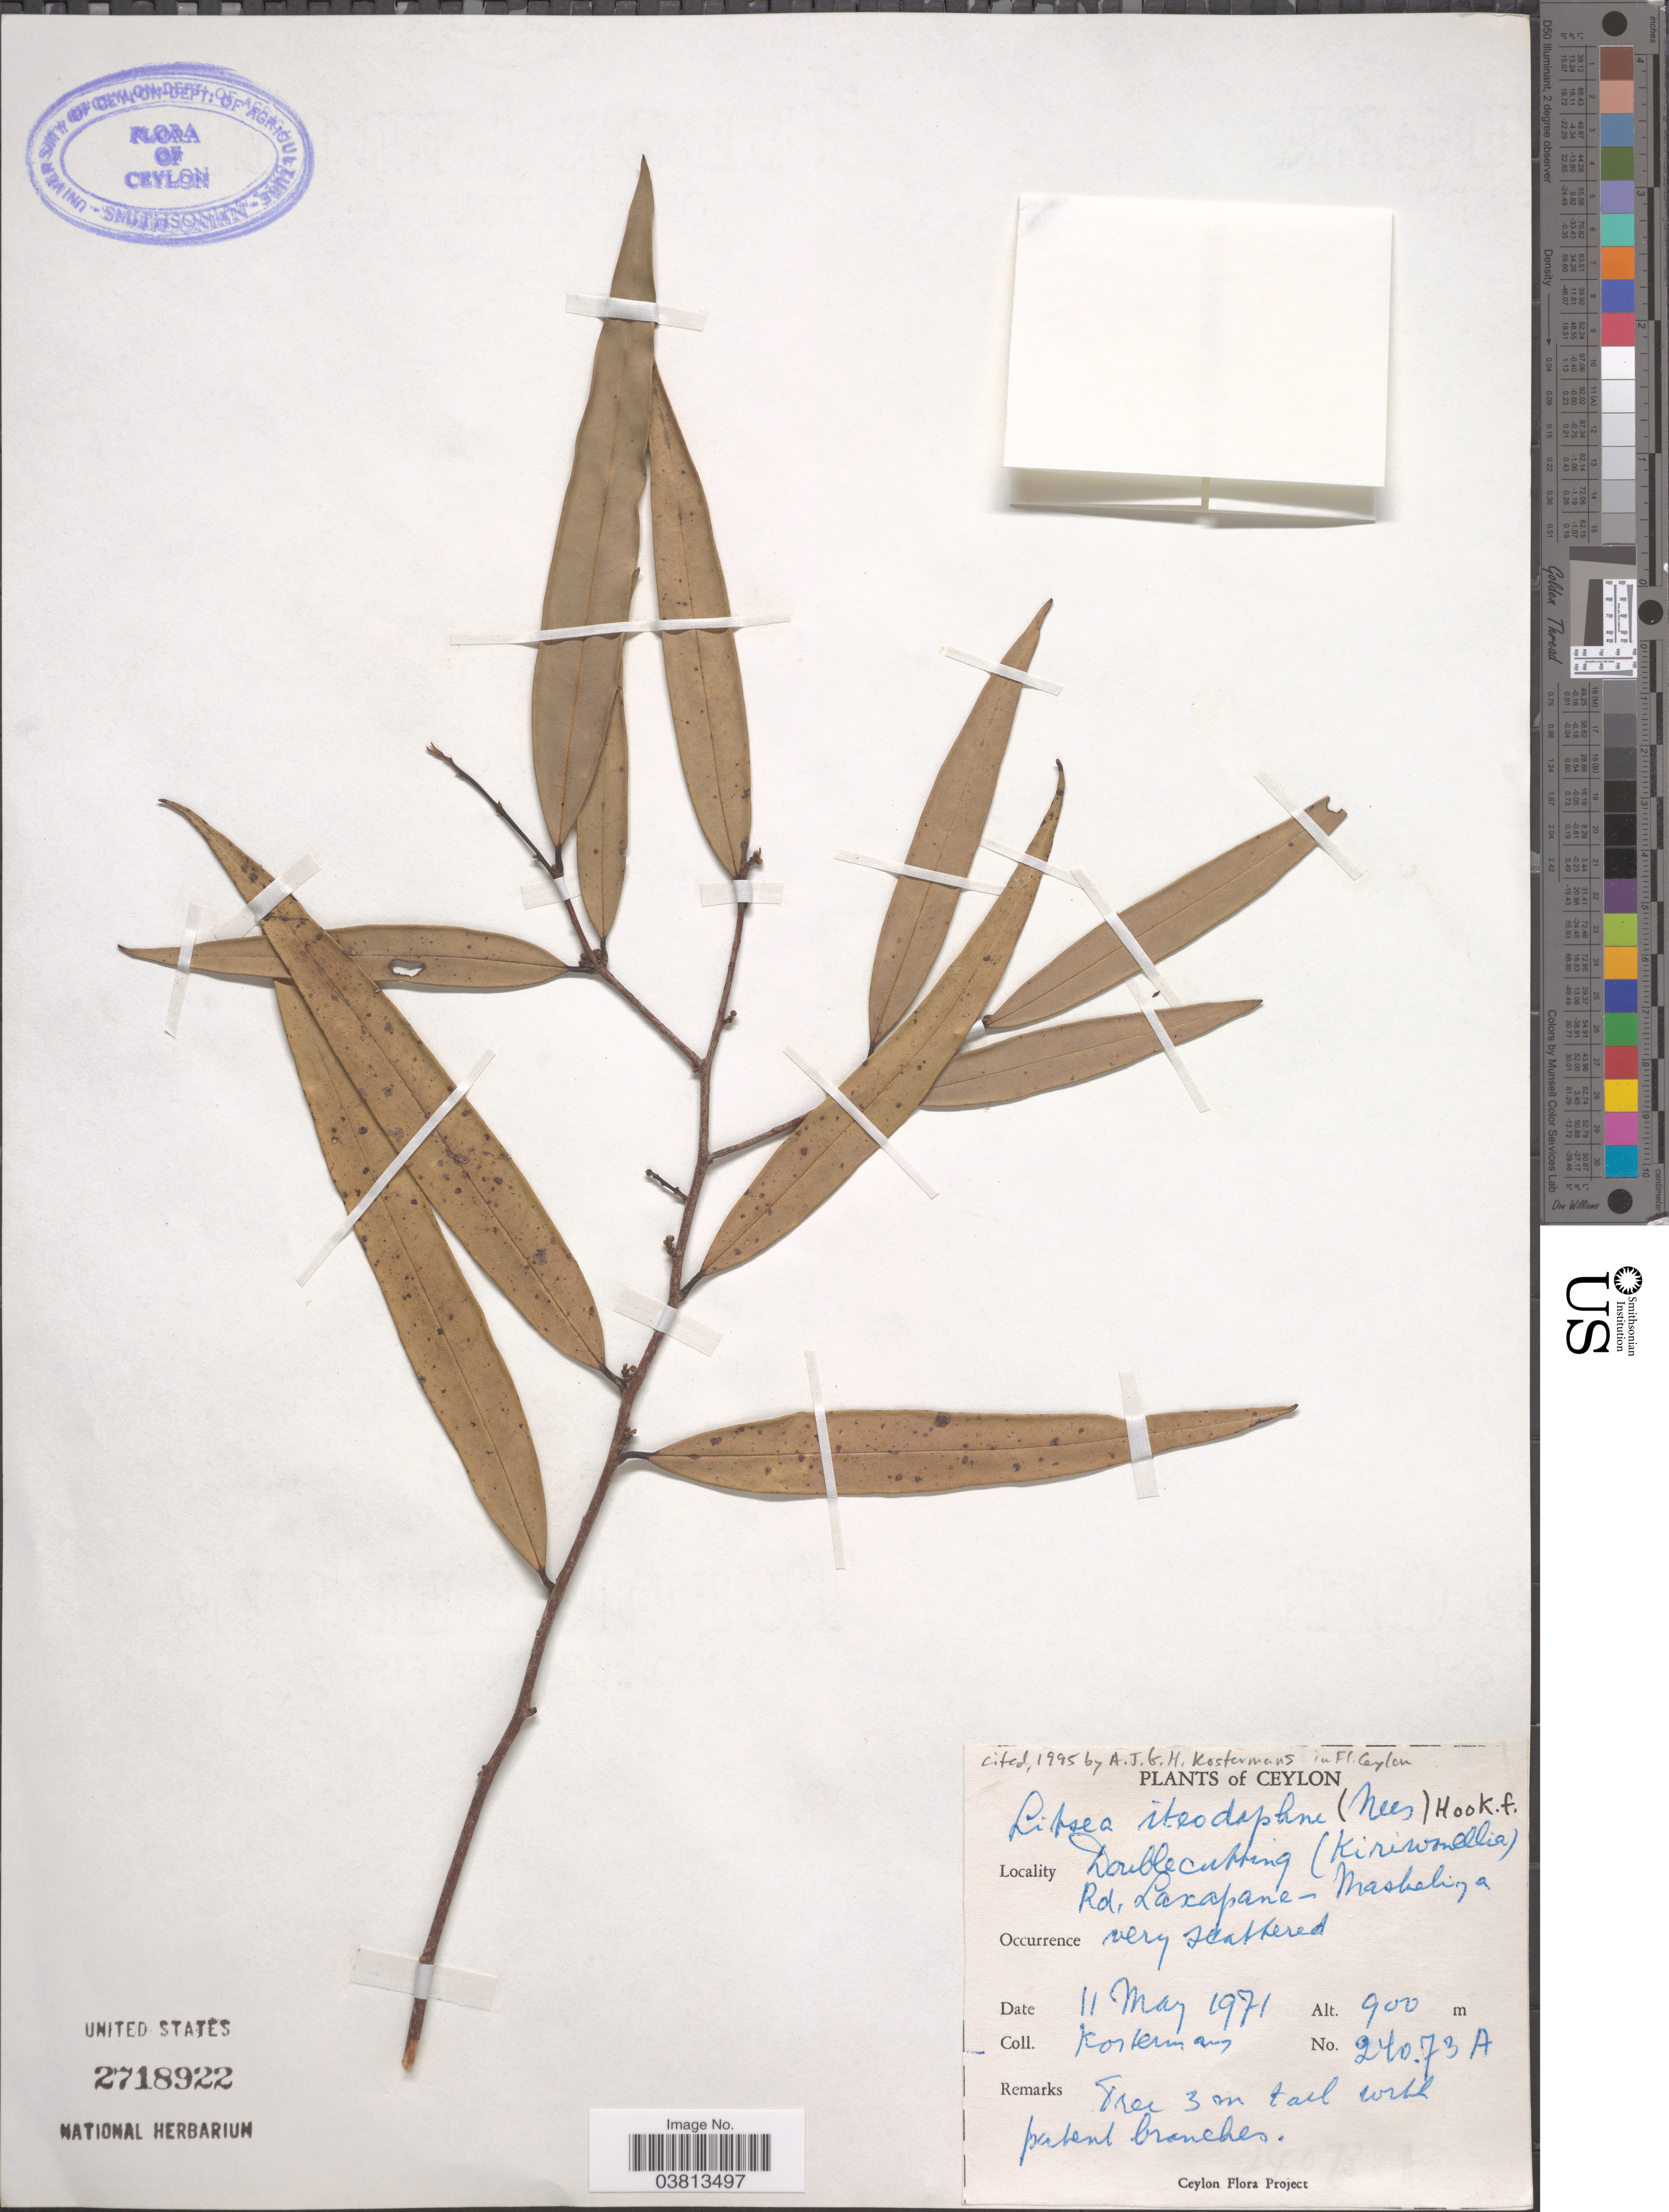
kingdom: Plantae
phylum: Tracheophyta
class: Magnoliopsida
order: Laurales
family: Lauraceae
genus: Litsea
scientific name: Litsea iteodaphne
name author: Hook. f.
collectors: Kostermans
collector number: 24073A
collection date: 1971-05-11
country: Sri Lanka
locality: Ceylon. Double cutting (Kiriwonellia) Rd. Laxapane - Maskeliya.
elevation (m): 900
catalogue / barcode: US 2718922